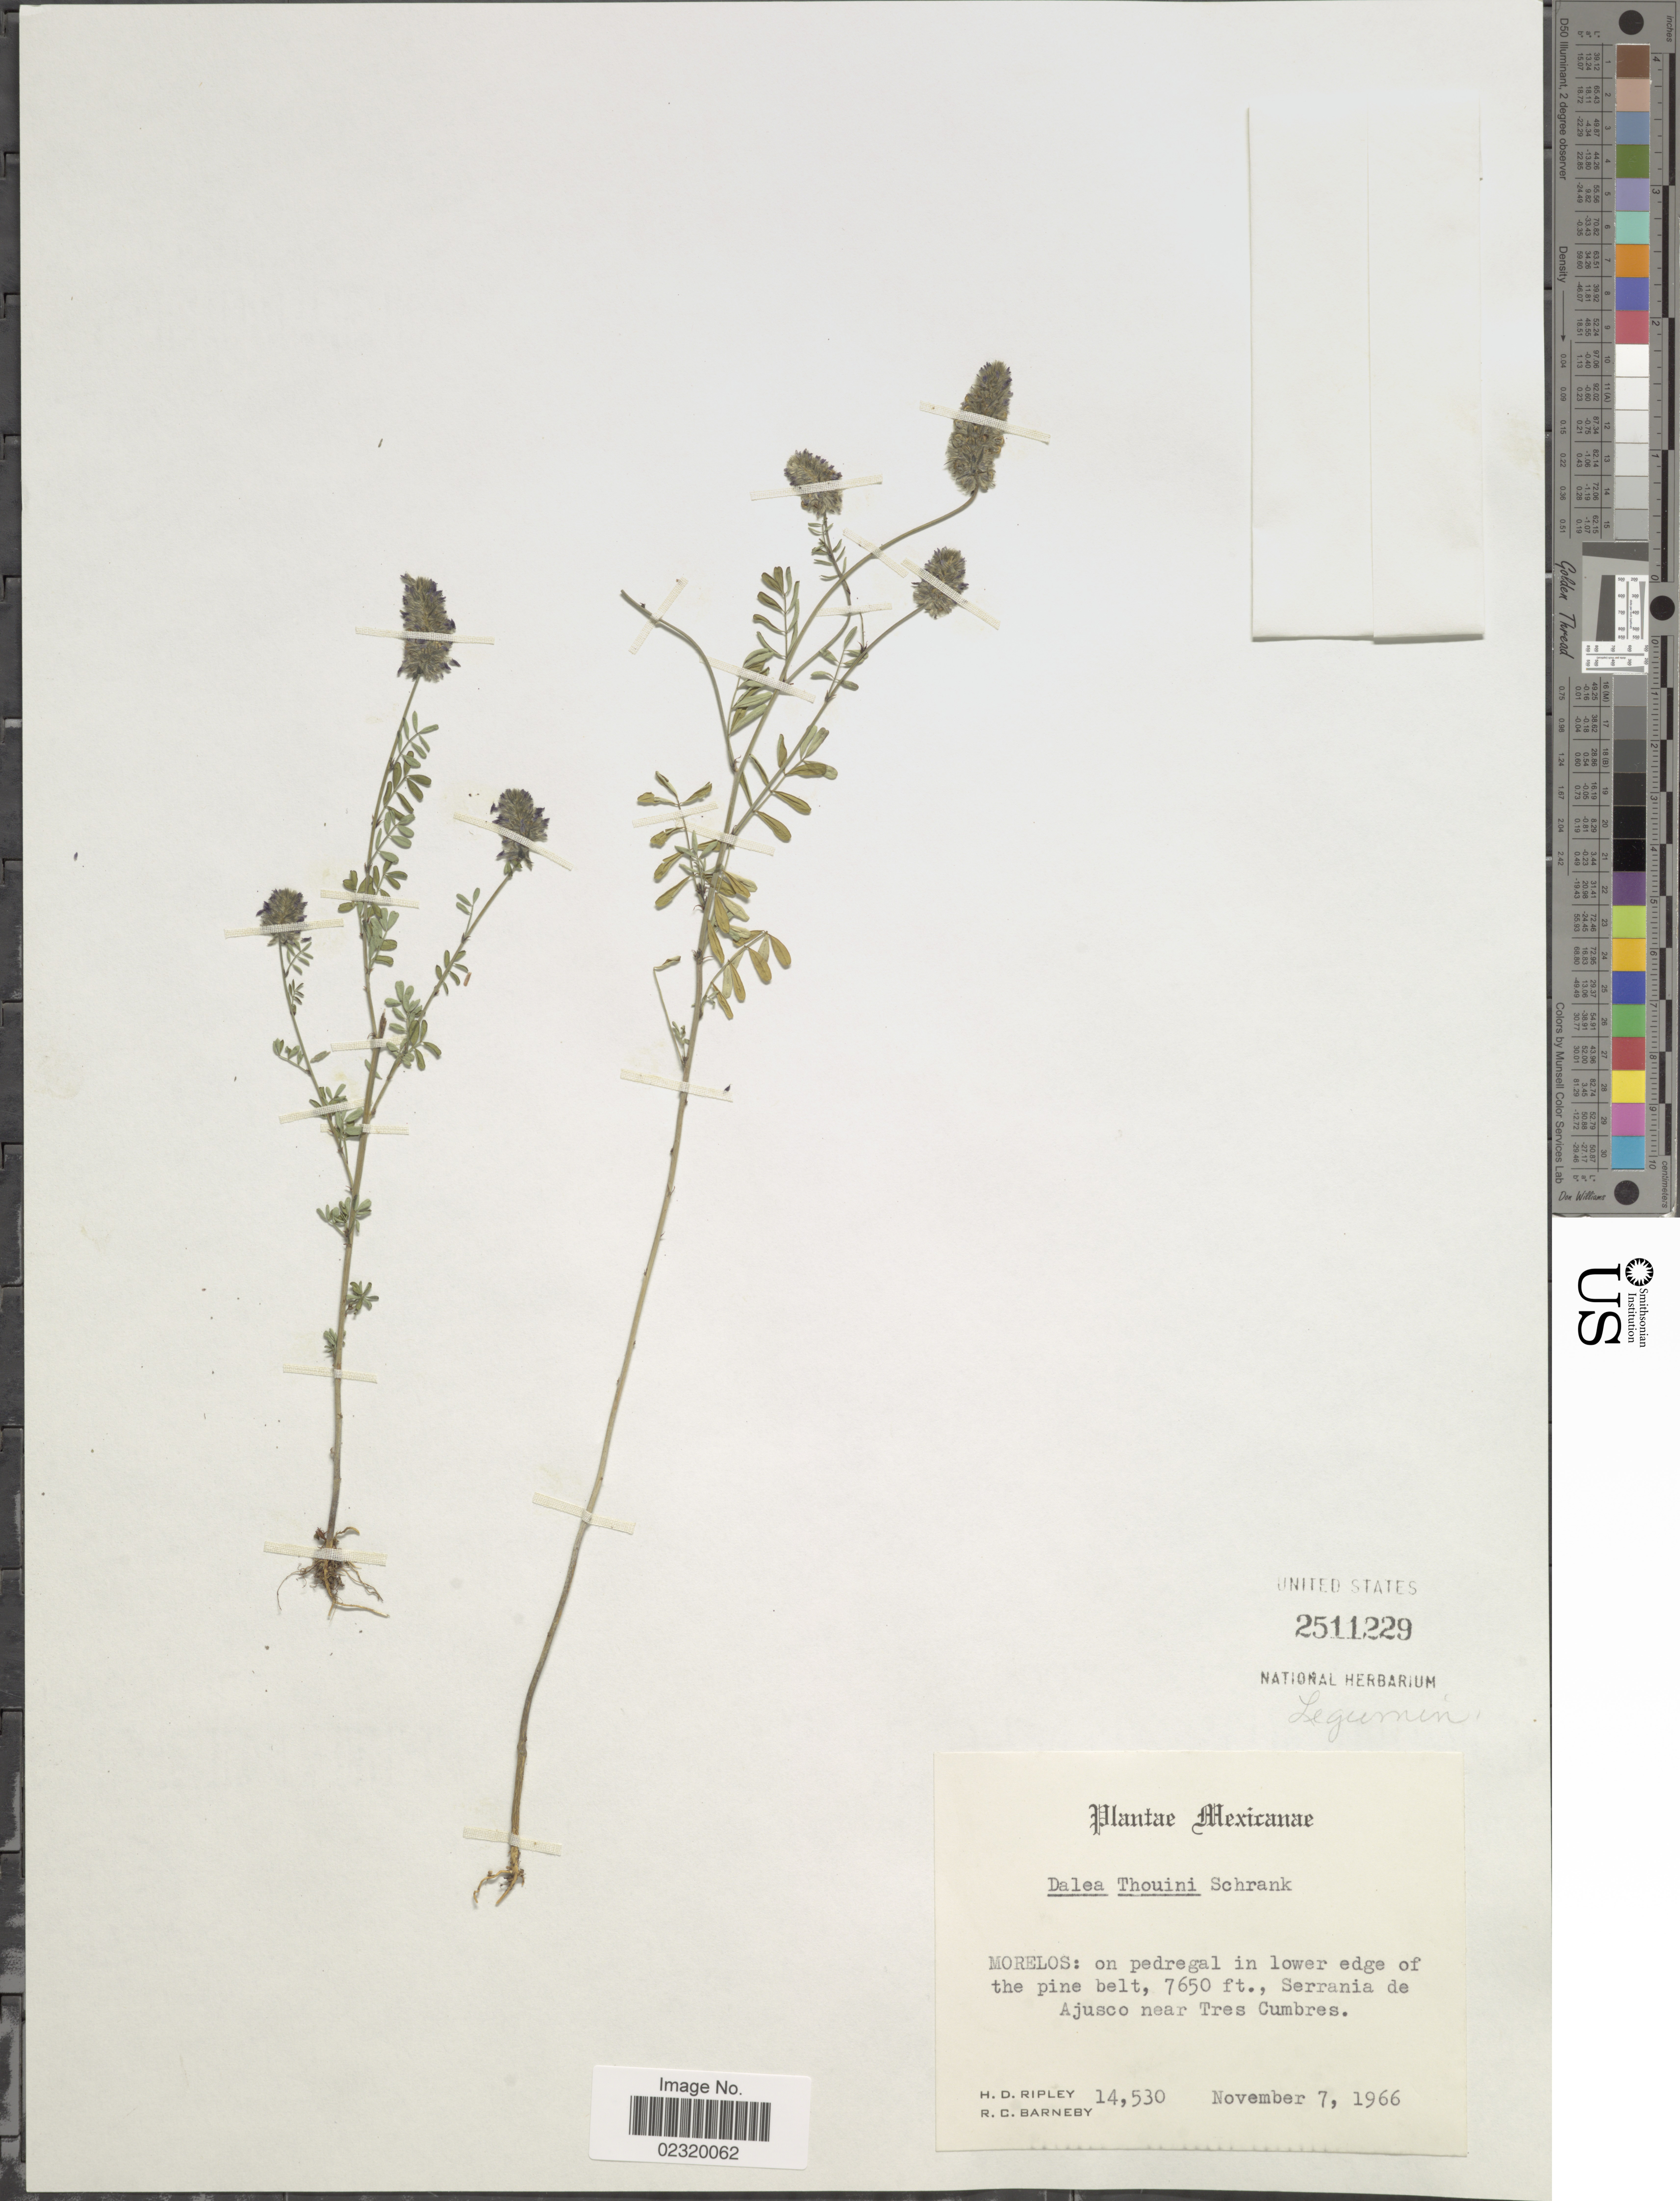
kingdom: Plantae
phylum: Tracheophyta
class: Magnoliopsida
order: Fabales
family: Fabaceae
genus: Dalea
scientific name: Dalea thouinii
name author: Schrank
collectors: H. Ripley & R. C. Barneby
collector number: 14530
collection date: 1966-11-07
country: Mexico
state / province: Morelos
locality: Serrania de Ajusco near Tres Cumbres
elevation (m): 2332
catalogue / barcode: US 2511229